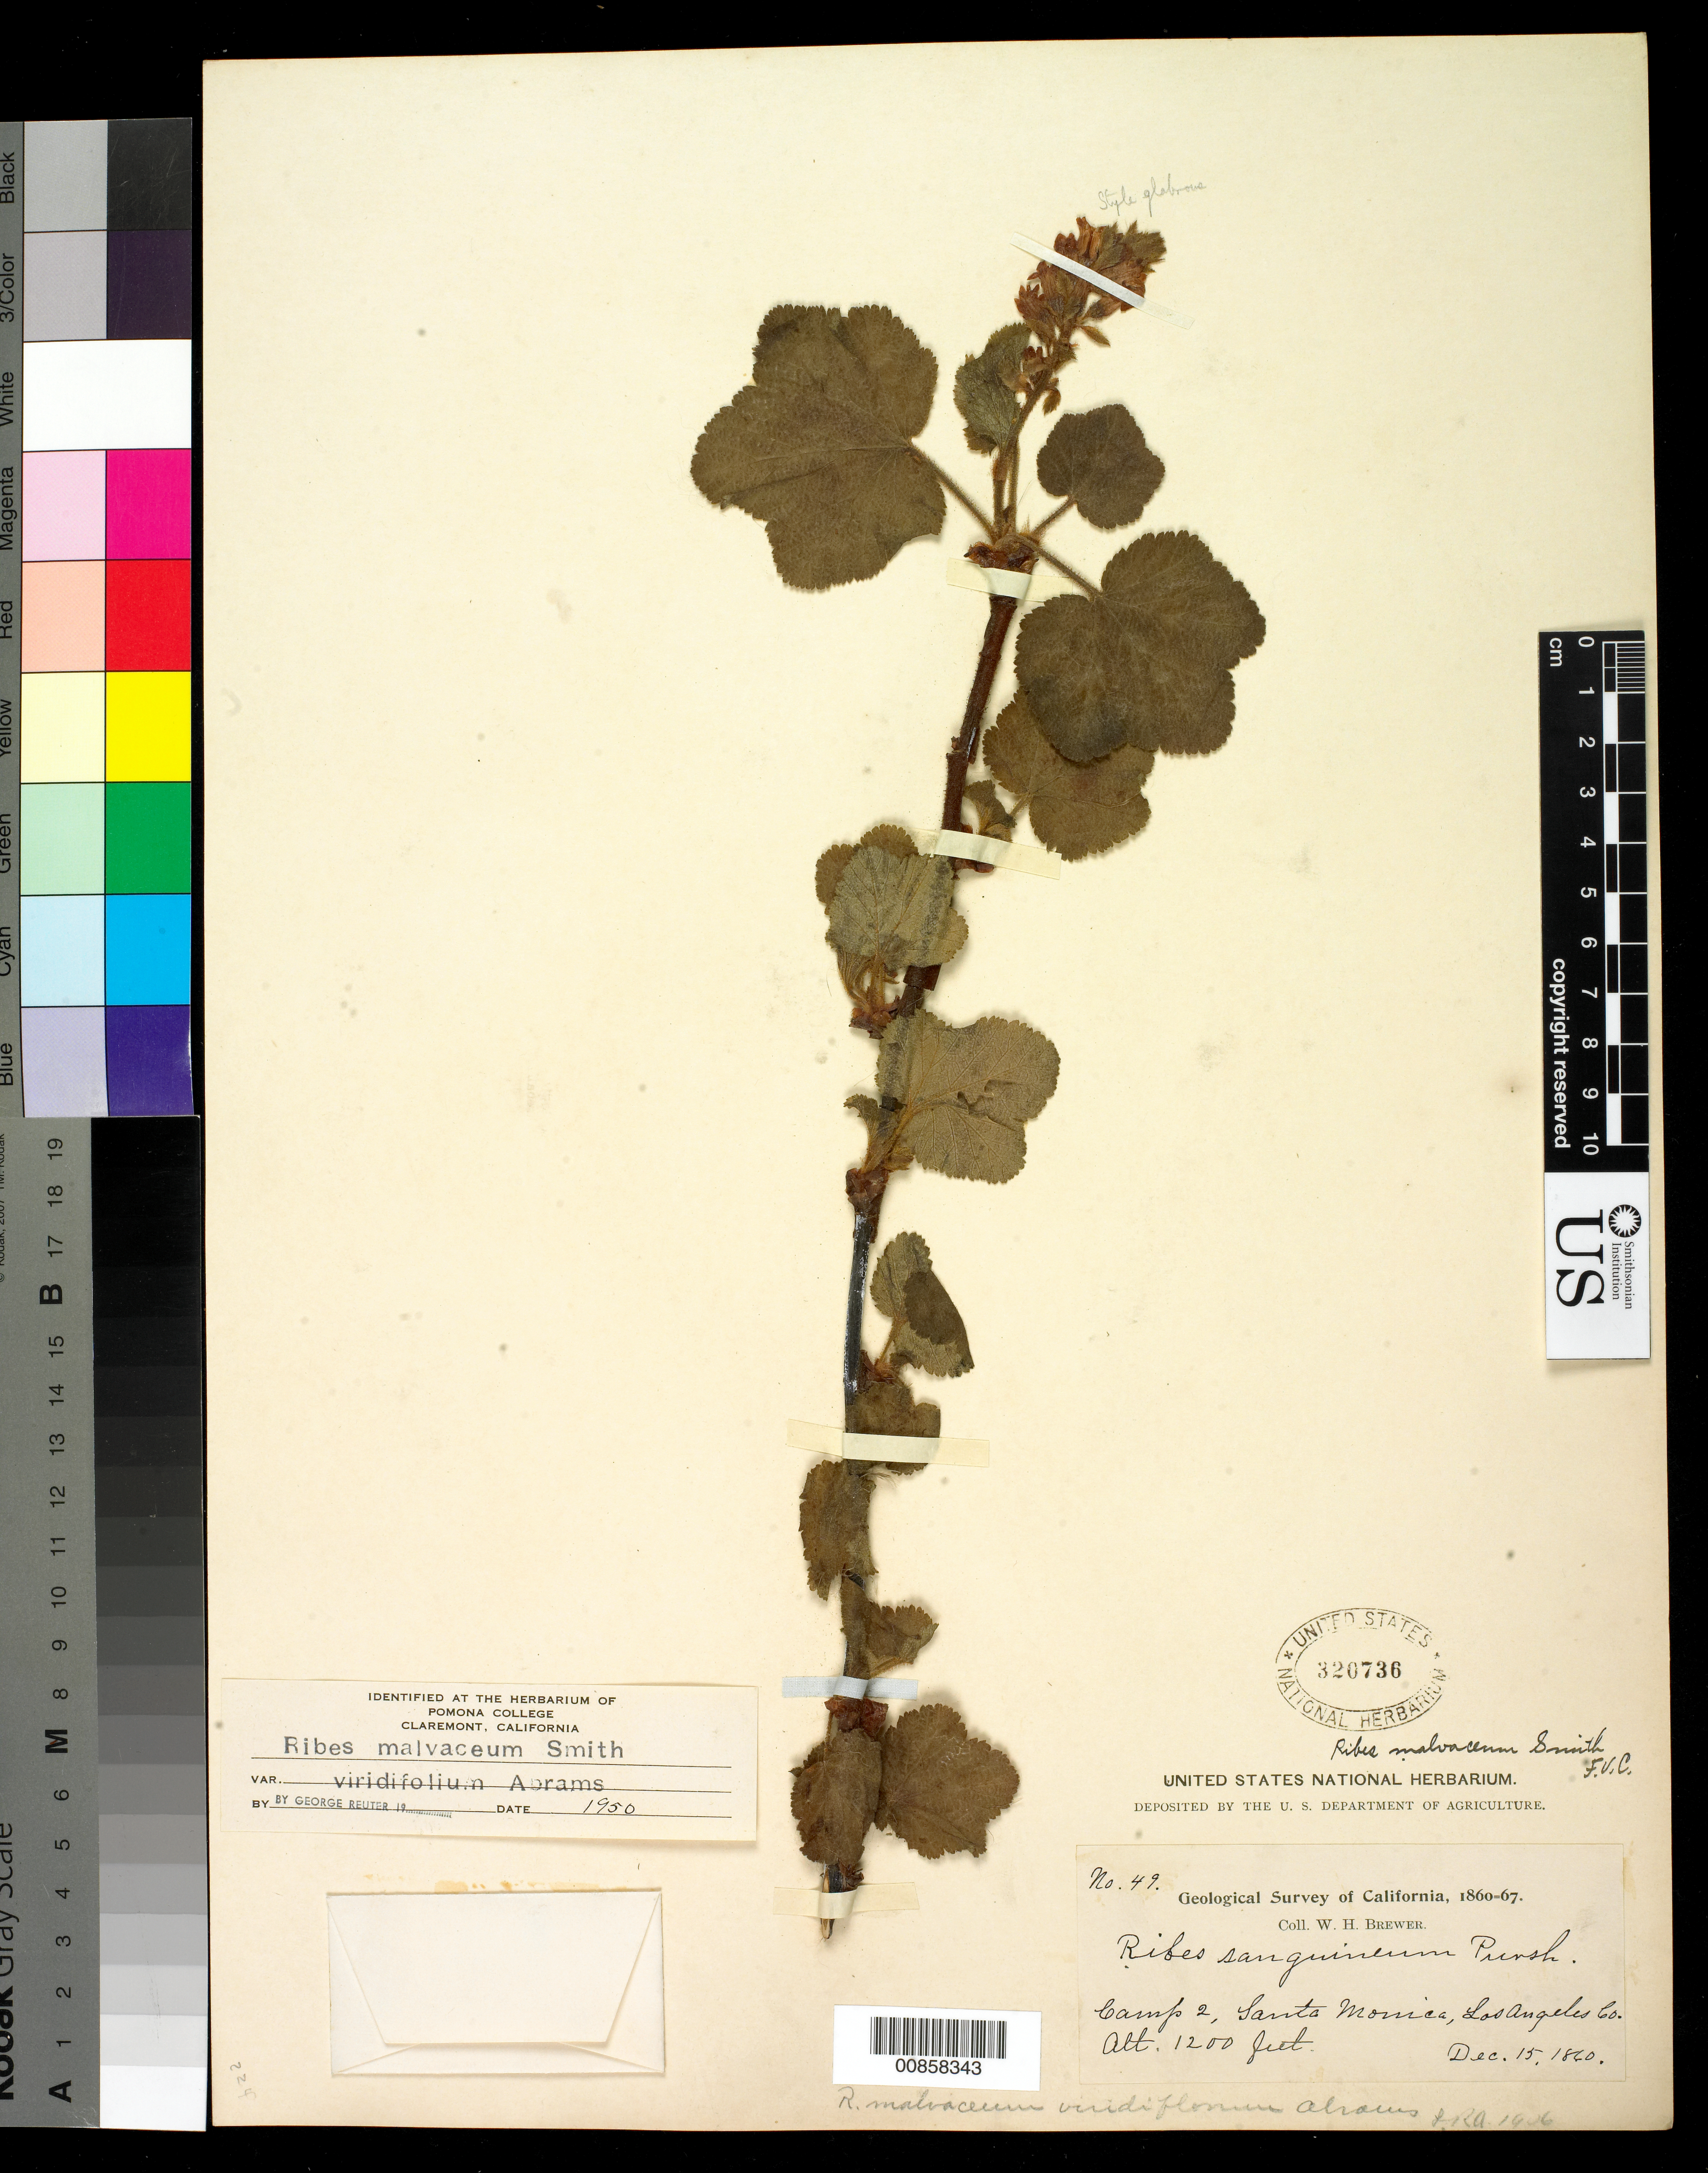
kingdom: Plantae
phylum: Tracheophyta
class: Magnoliopsida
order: Saxifragales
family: Grossulariaceae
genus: Ribes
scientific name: Ribes malvaceum var. viridifolium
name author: Abrams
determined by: Reuter, --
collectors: W. H. Brewer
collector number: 49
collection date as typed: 15 Dec 1860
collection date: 1860-12-15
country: United States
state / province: California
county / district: Los Angeles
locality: Camp 2, Santa Monica.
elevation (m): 366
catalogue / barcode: US 320736